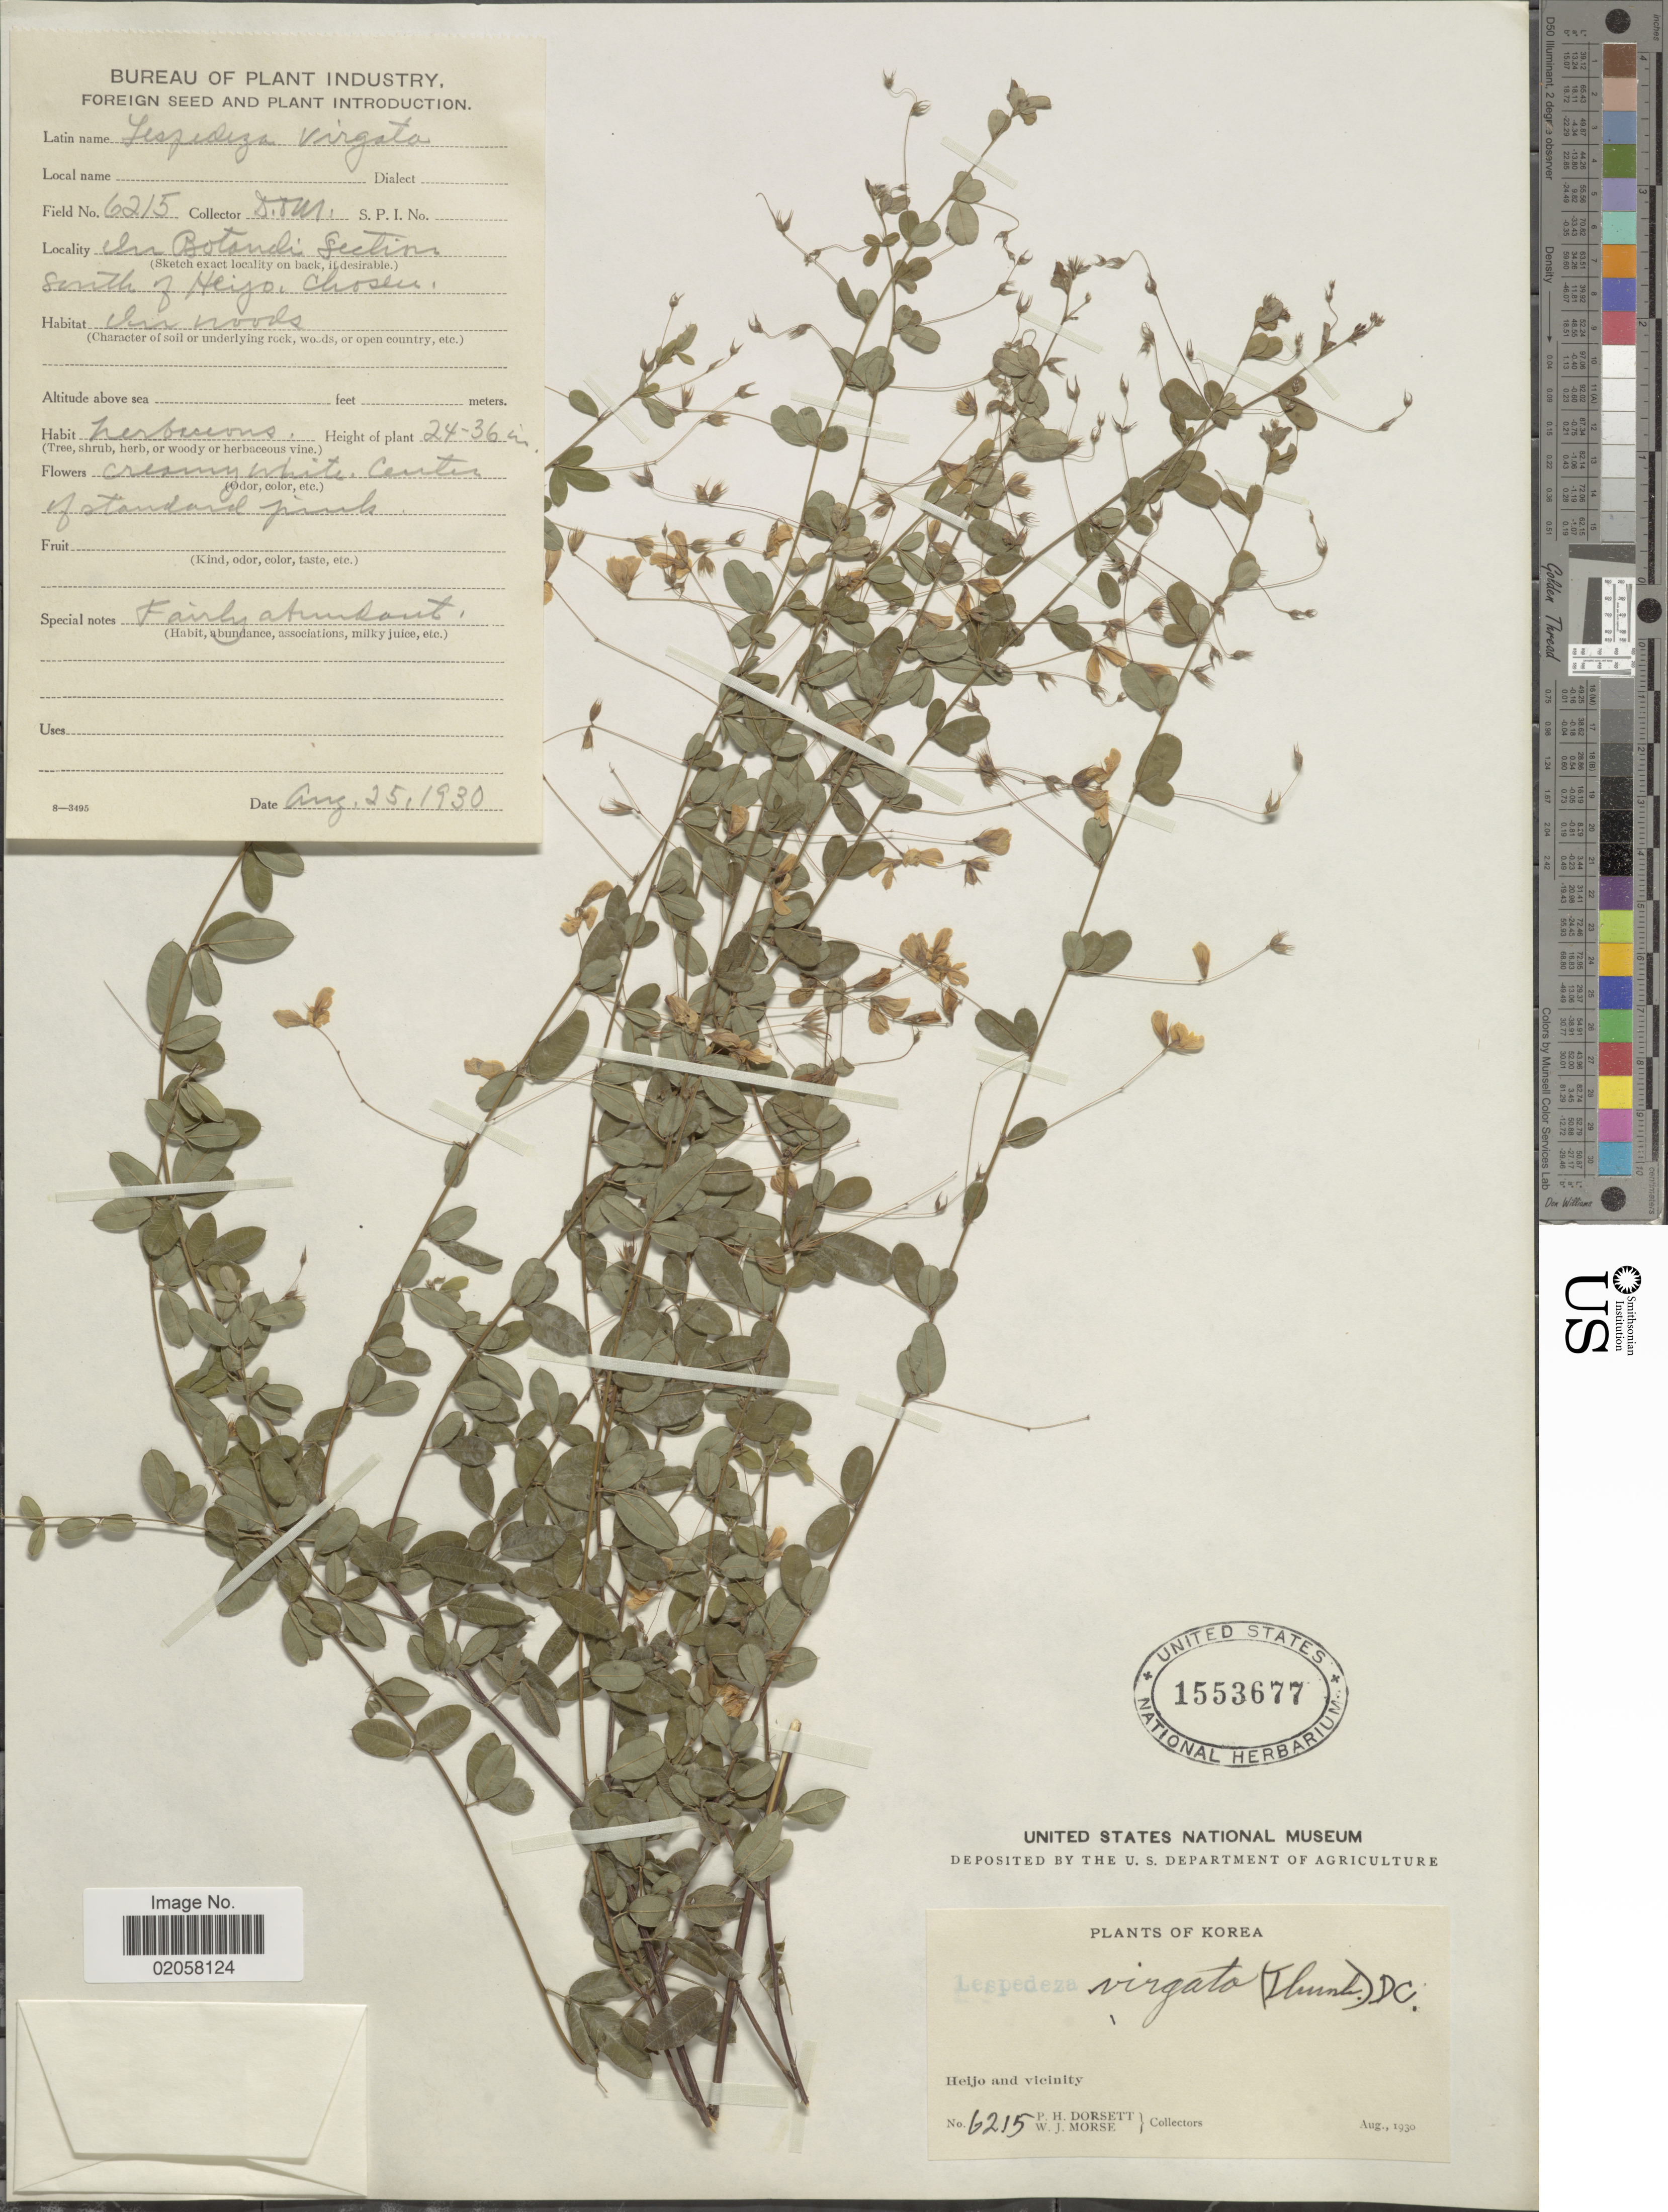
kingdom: Plantae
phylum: Tracheophyta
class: Magnoliopsida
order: Fabales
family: Fabaceae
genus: Lespedeza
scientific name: Lespedeza virgata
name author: (Thunb.) DC.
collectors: P. H. Dorsett & W. J. Morse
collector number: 6215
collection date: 1930-08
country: North Korea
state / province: P'yongyang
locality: Heijo and vicinity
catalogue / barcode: US 1553677